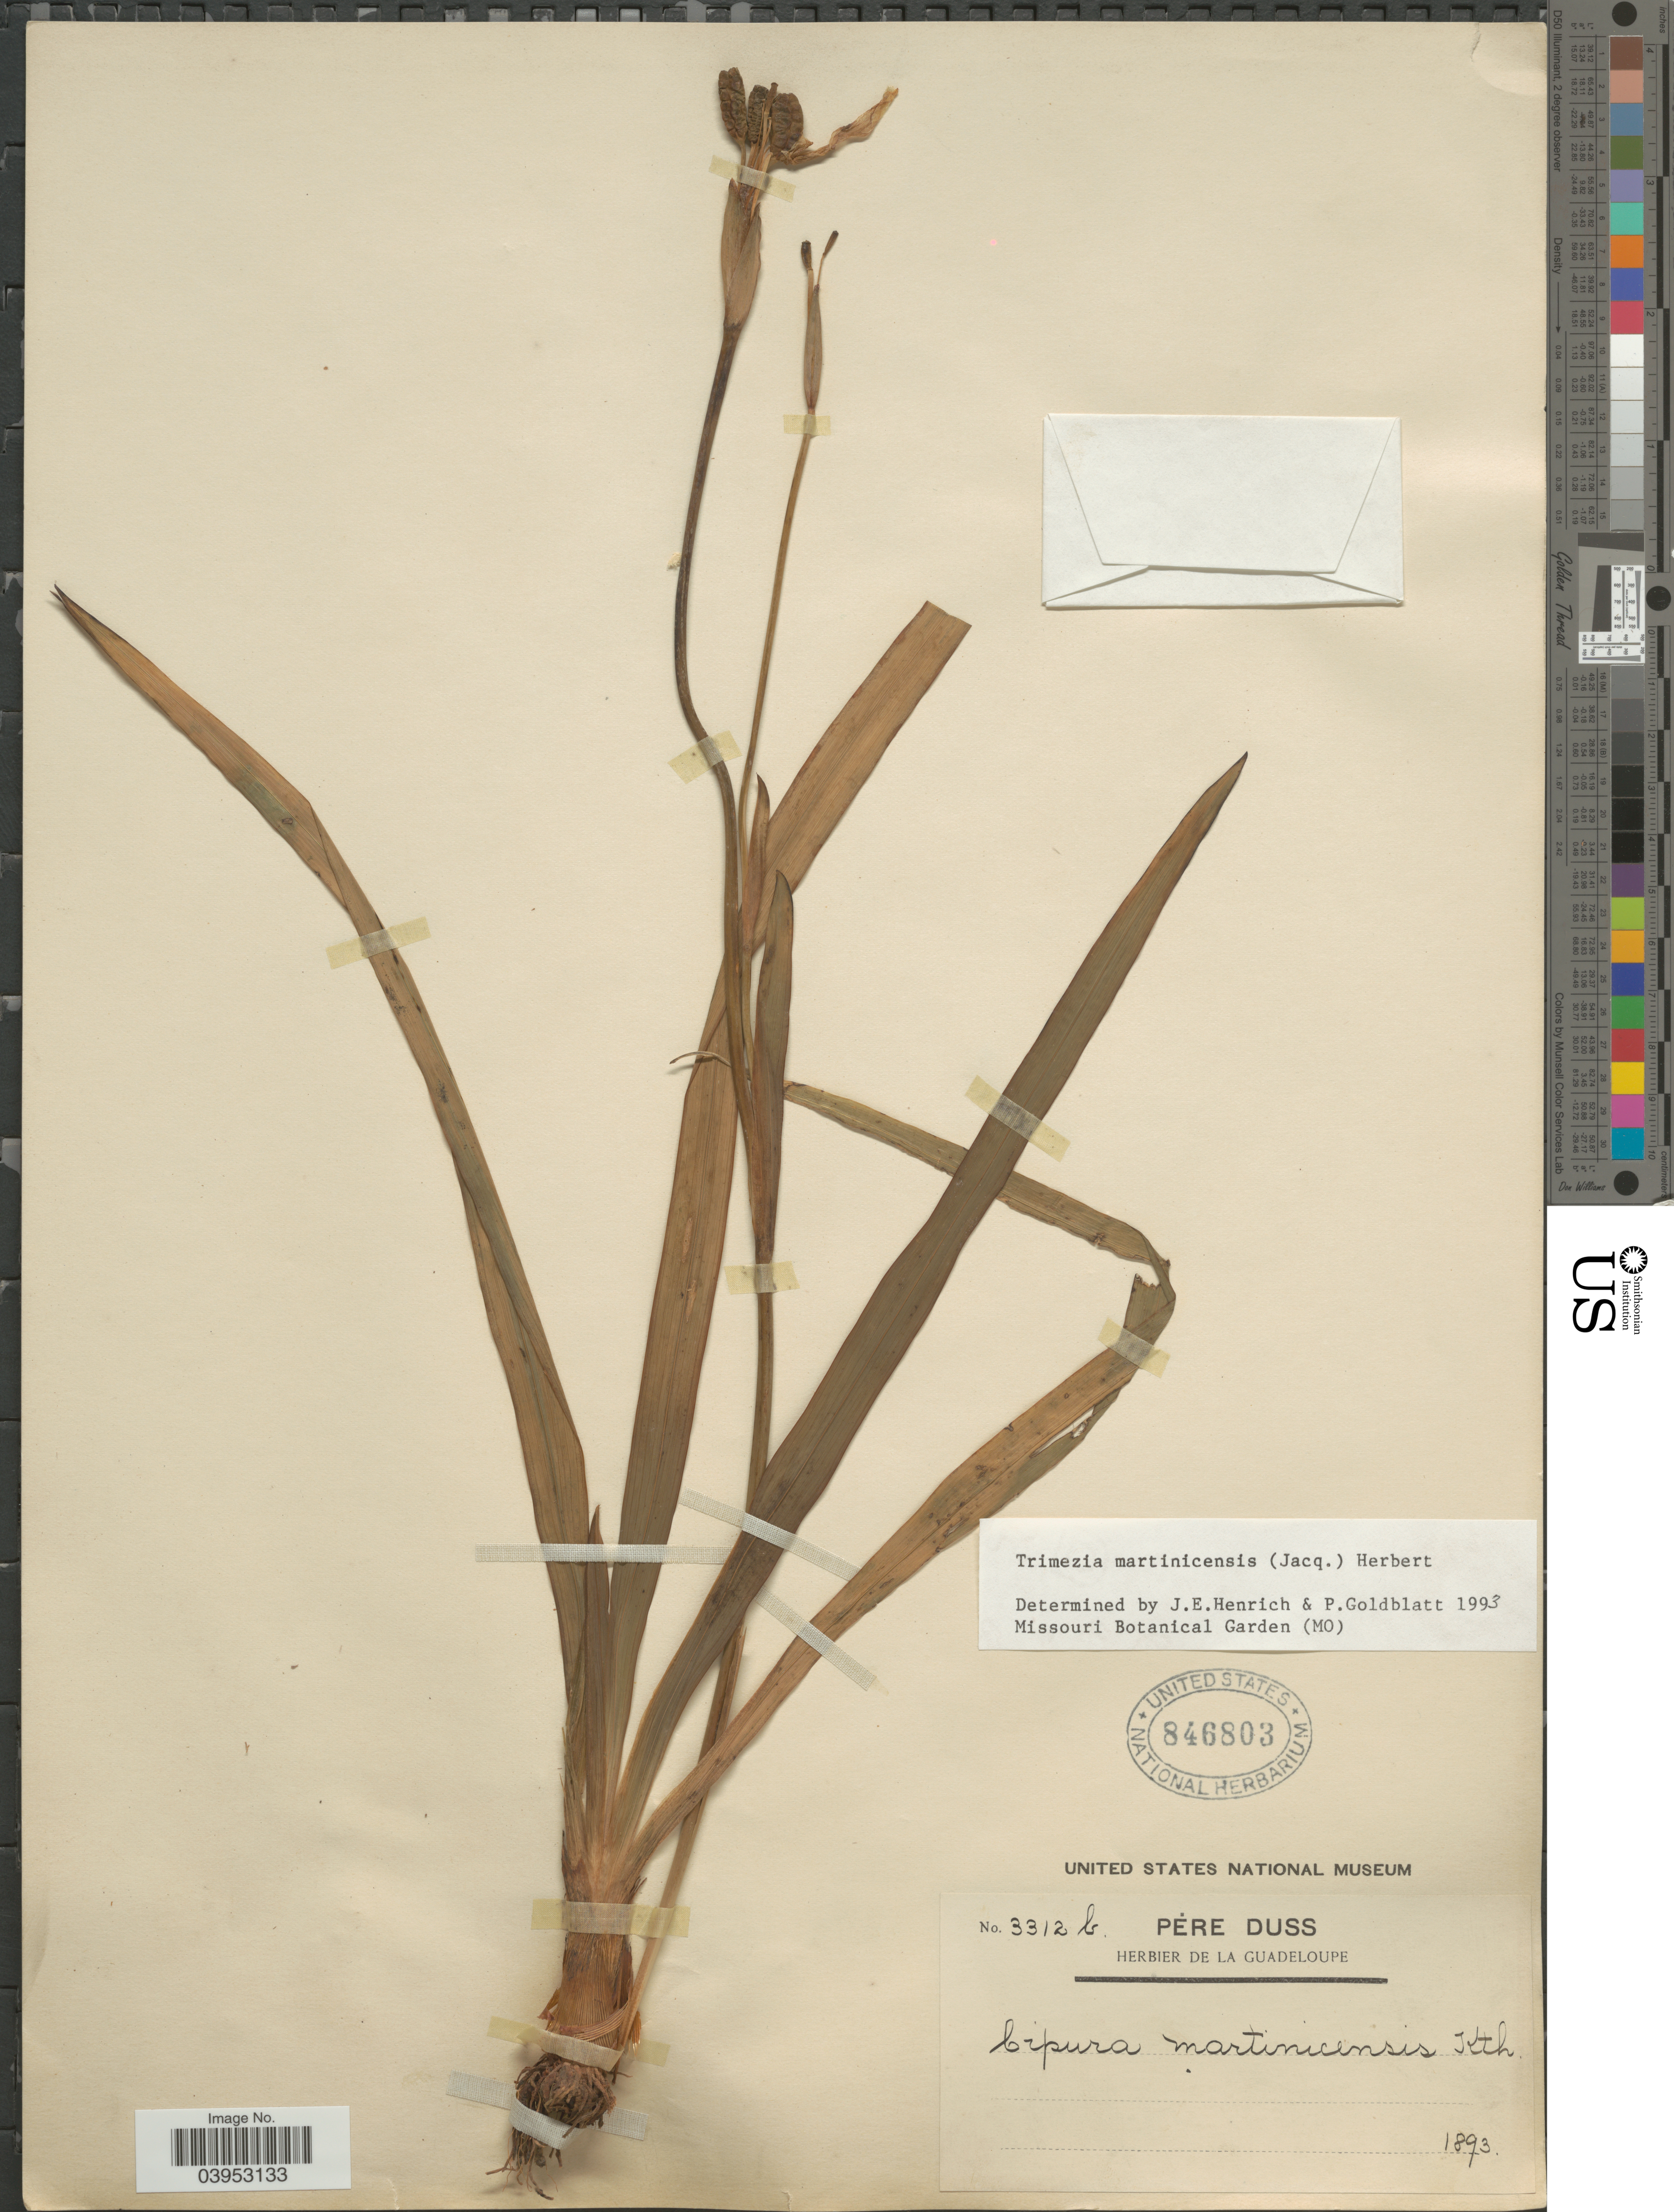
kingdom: Plantae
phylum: Tracheophyta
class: Liliopsida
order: Asparagales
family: Iridaceae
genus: Trimezia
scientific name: Trimezia martinicensis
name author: (Jacq.) Herb.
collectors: Père Duss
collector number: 3312b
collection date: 1893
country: Guadeloupe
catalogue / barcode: US 846803